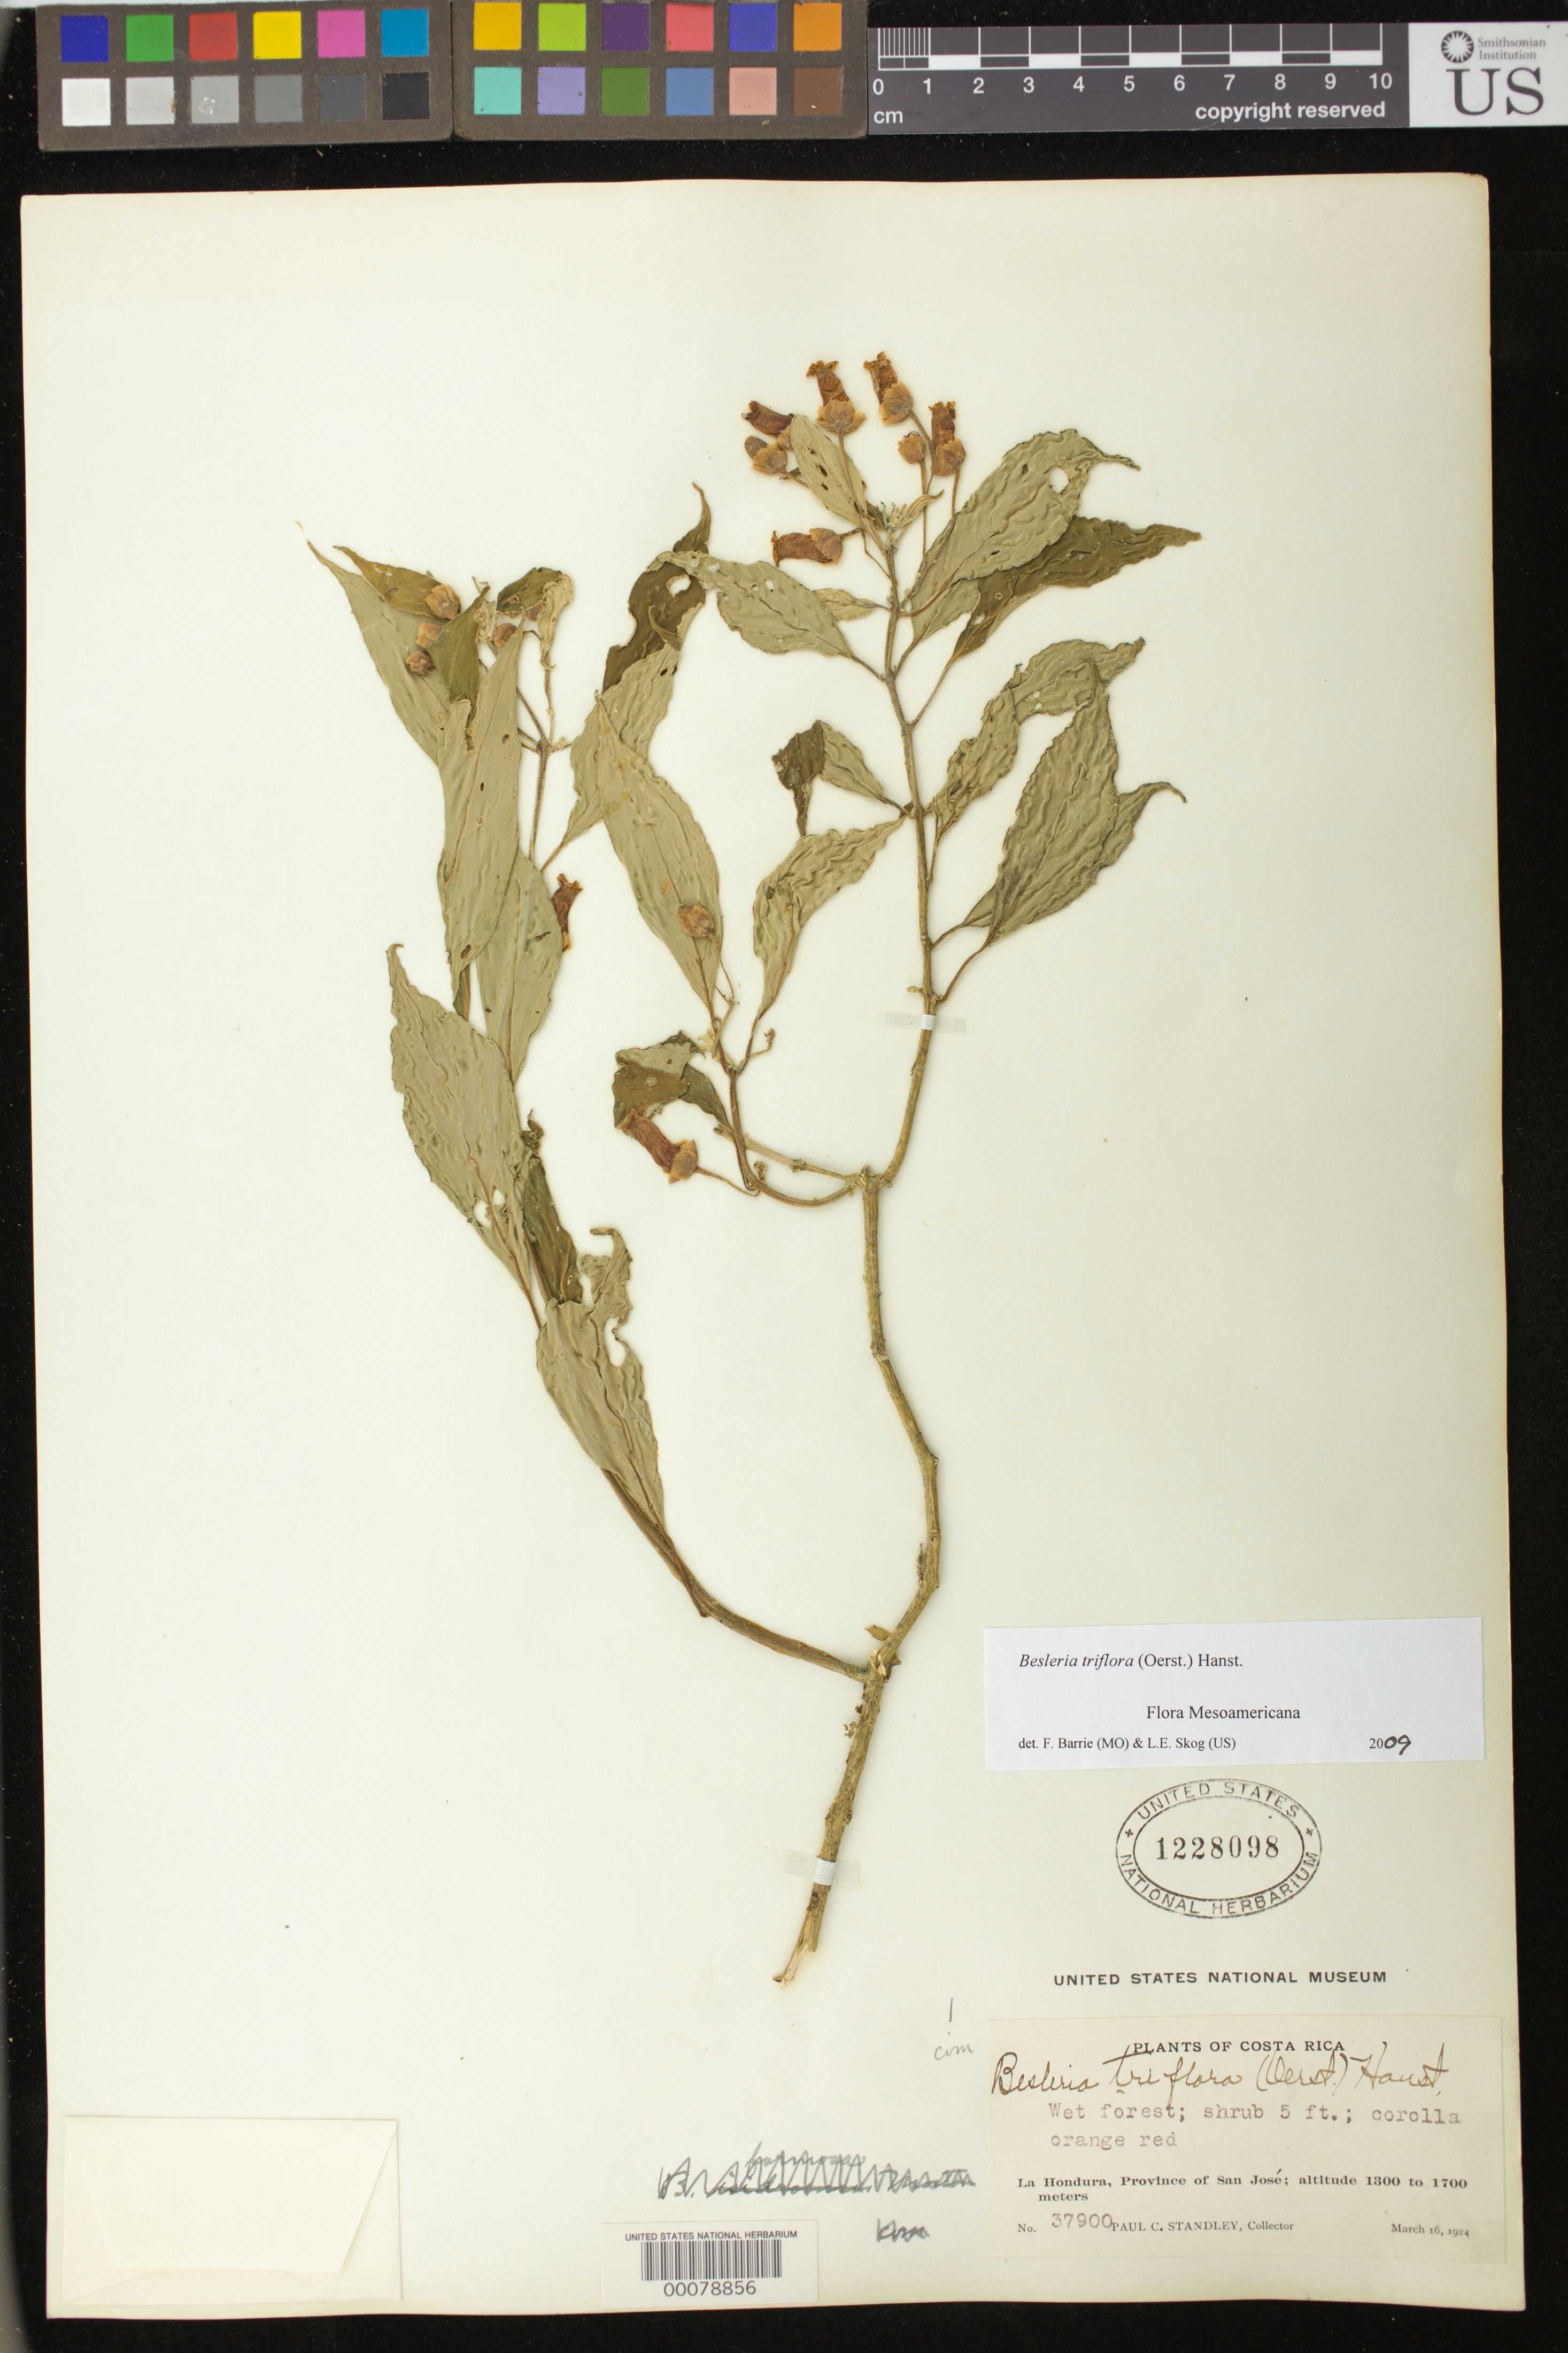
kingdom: Plantae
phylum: Tracheophyta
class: Magnoliopsida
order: Lamiales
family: Gesneriaceae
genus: Besleria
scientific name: Besleria triflora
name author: (Oerst.) Hanst.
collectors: P. C. Standley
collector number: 37900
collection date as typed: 16 Mar 1924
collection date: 1924-03-16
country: Costa Rica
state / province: San José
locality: La Hondura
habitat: Wet forest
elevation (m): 1300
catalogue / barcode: US 1228098